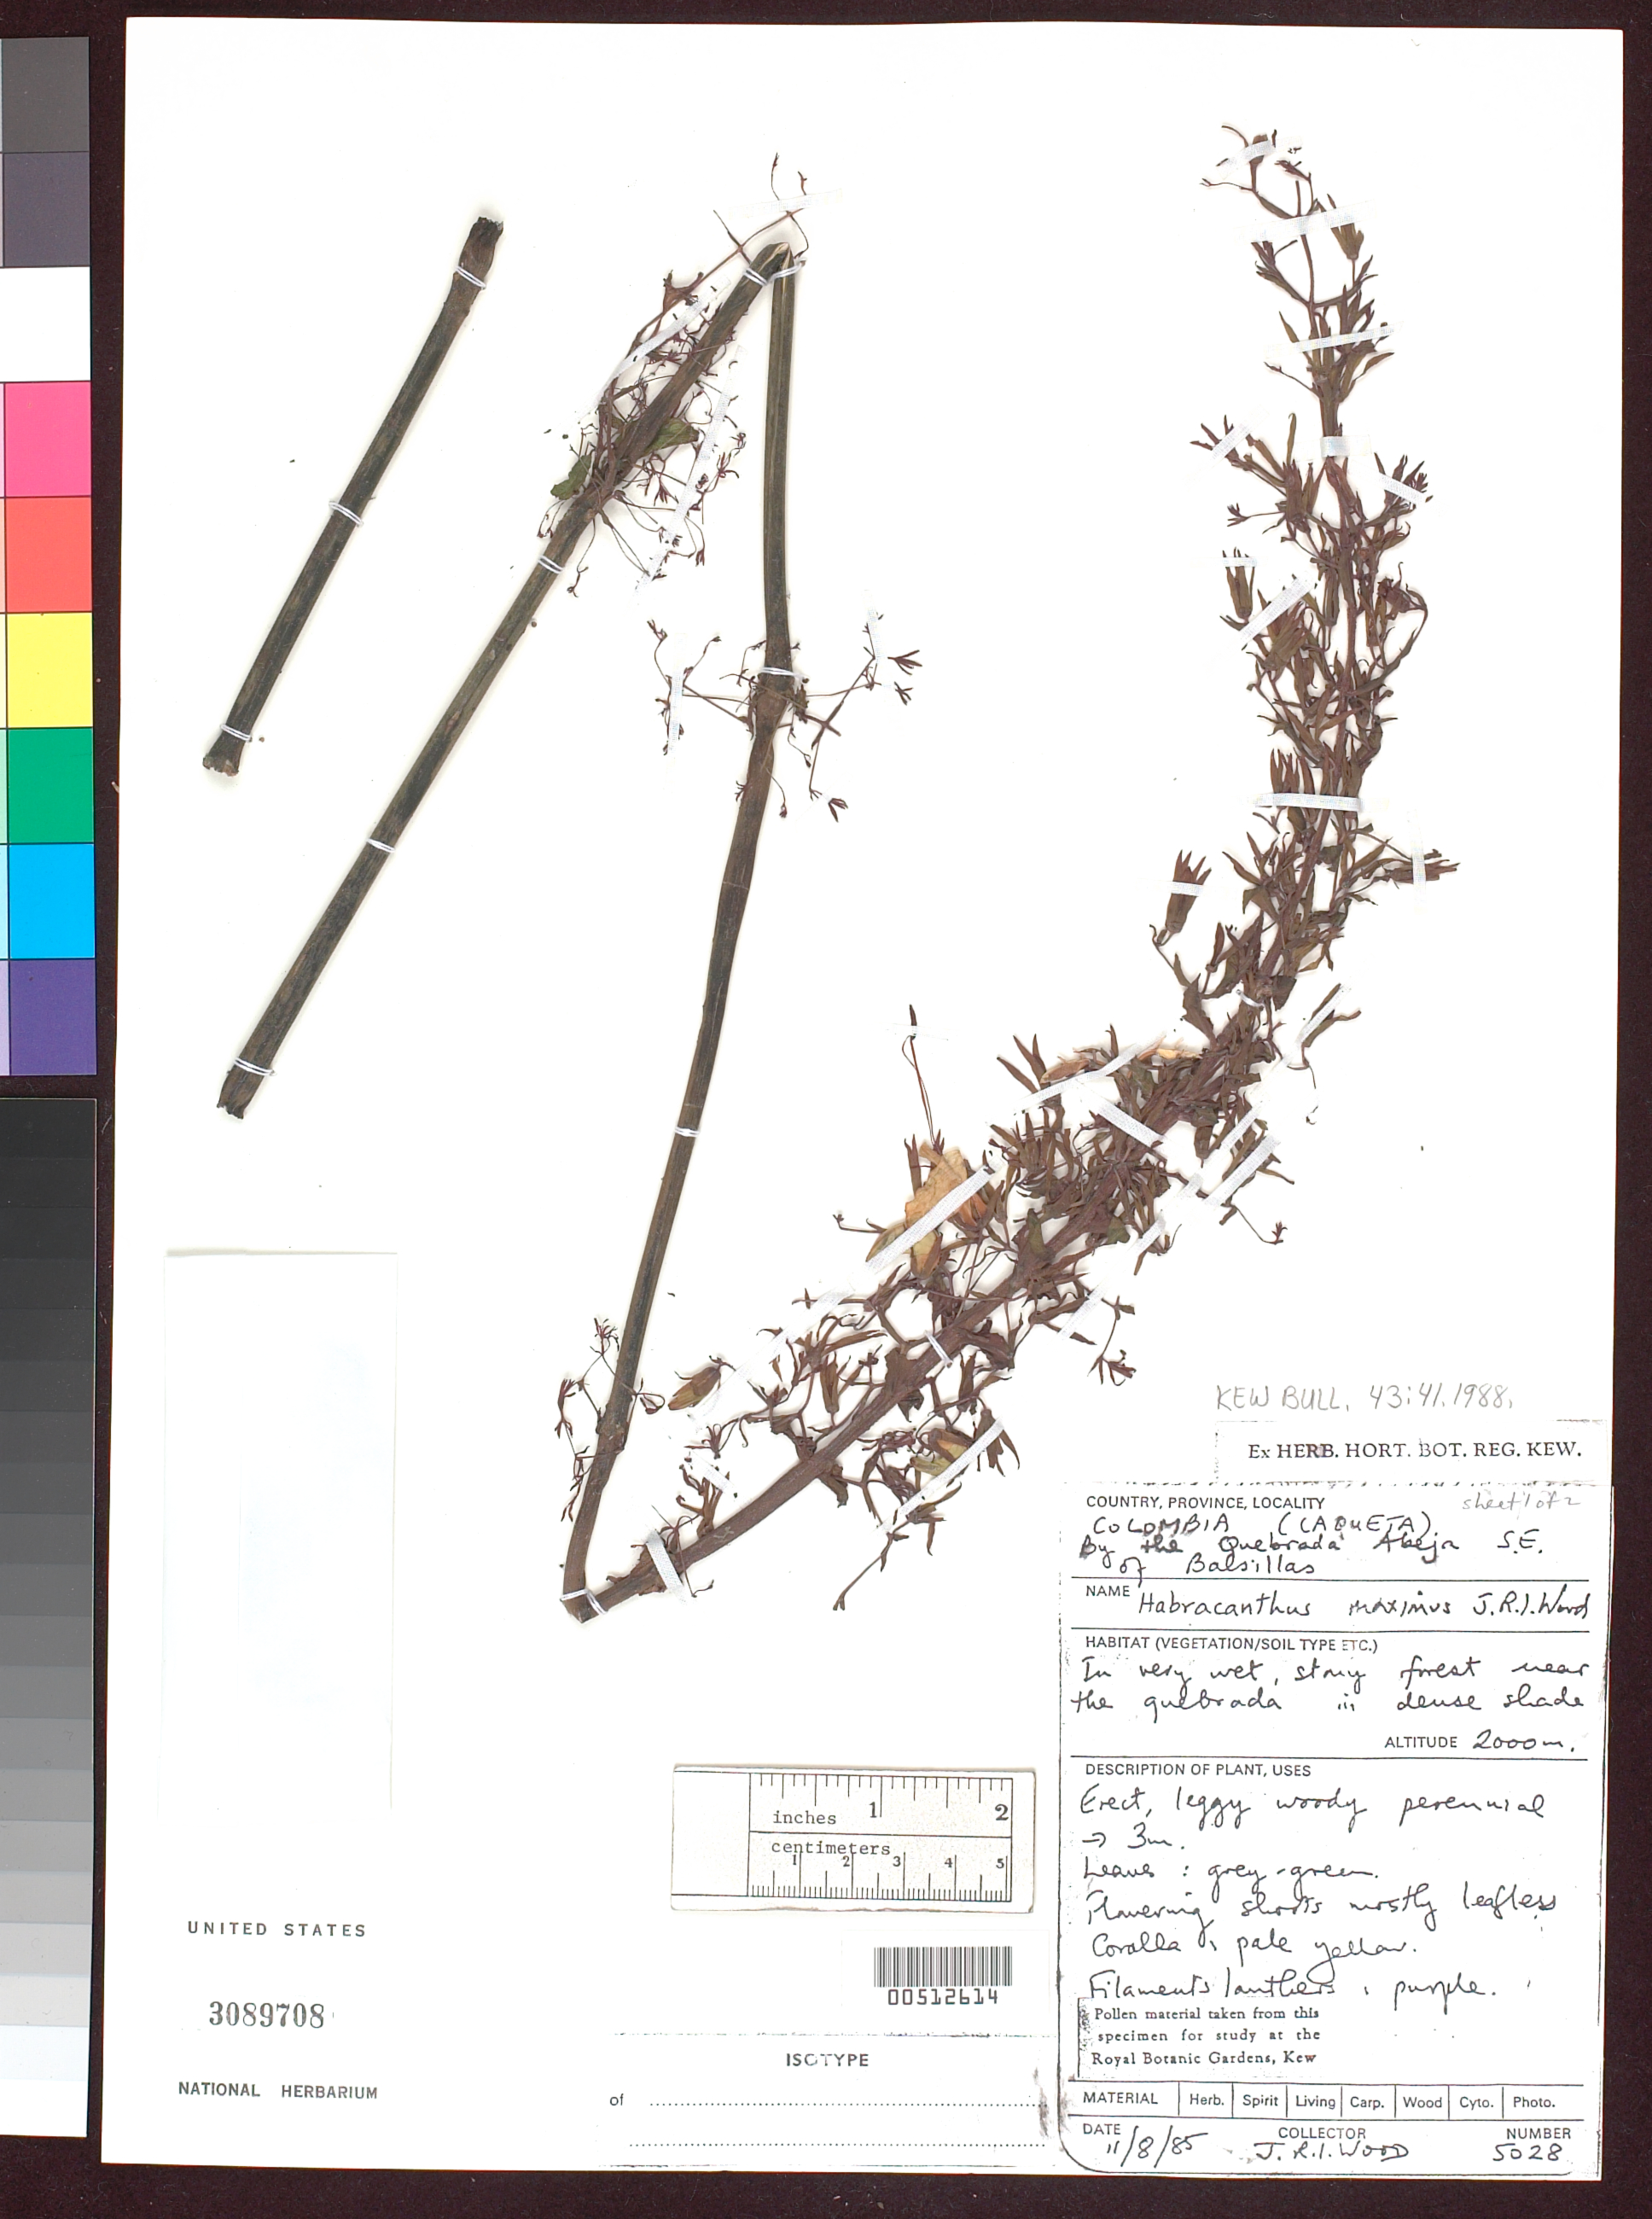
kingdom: Plantae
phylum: Tracheophyta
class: Magnoliopsida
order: Lamiales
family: Acanthaceae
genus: Habracanthus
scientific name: Habracanthus maximus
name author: J.R.I. Wood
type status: Isotype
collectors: J. R. I. Wood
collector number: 5028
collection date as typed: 11 Aug 1985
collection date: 1985-08-11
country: Colombia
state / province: Caquetá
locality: By Quebrada Abeja SE of Balsillas.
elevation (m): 2000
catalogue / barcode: US 3089708